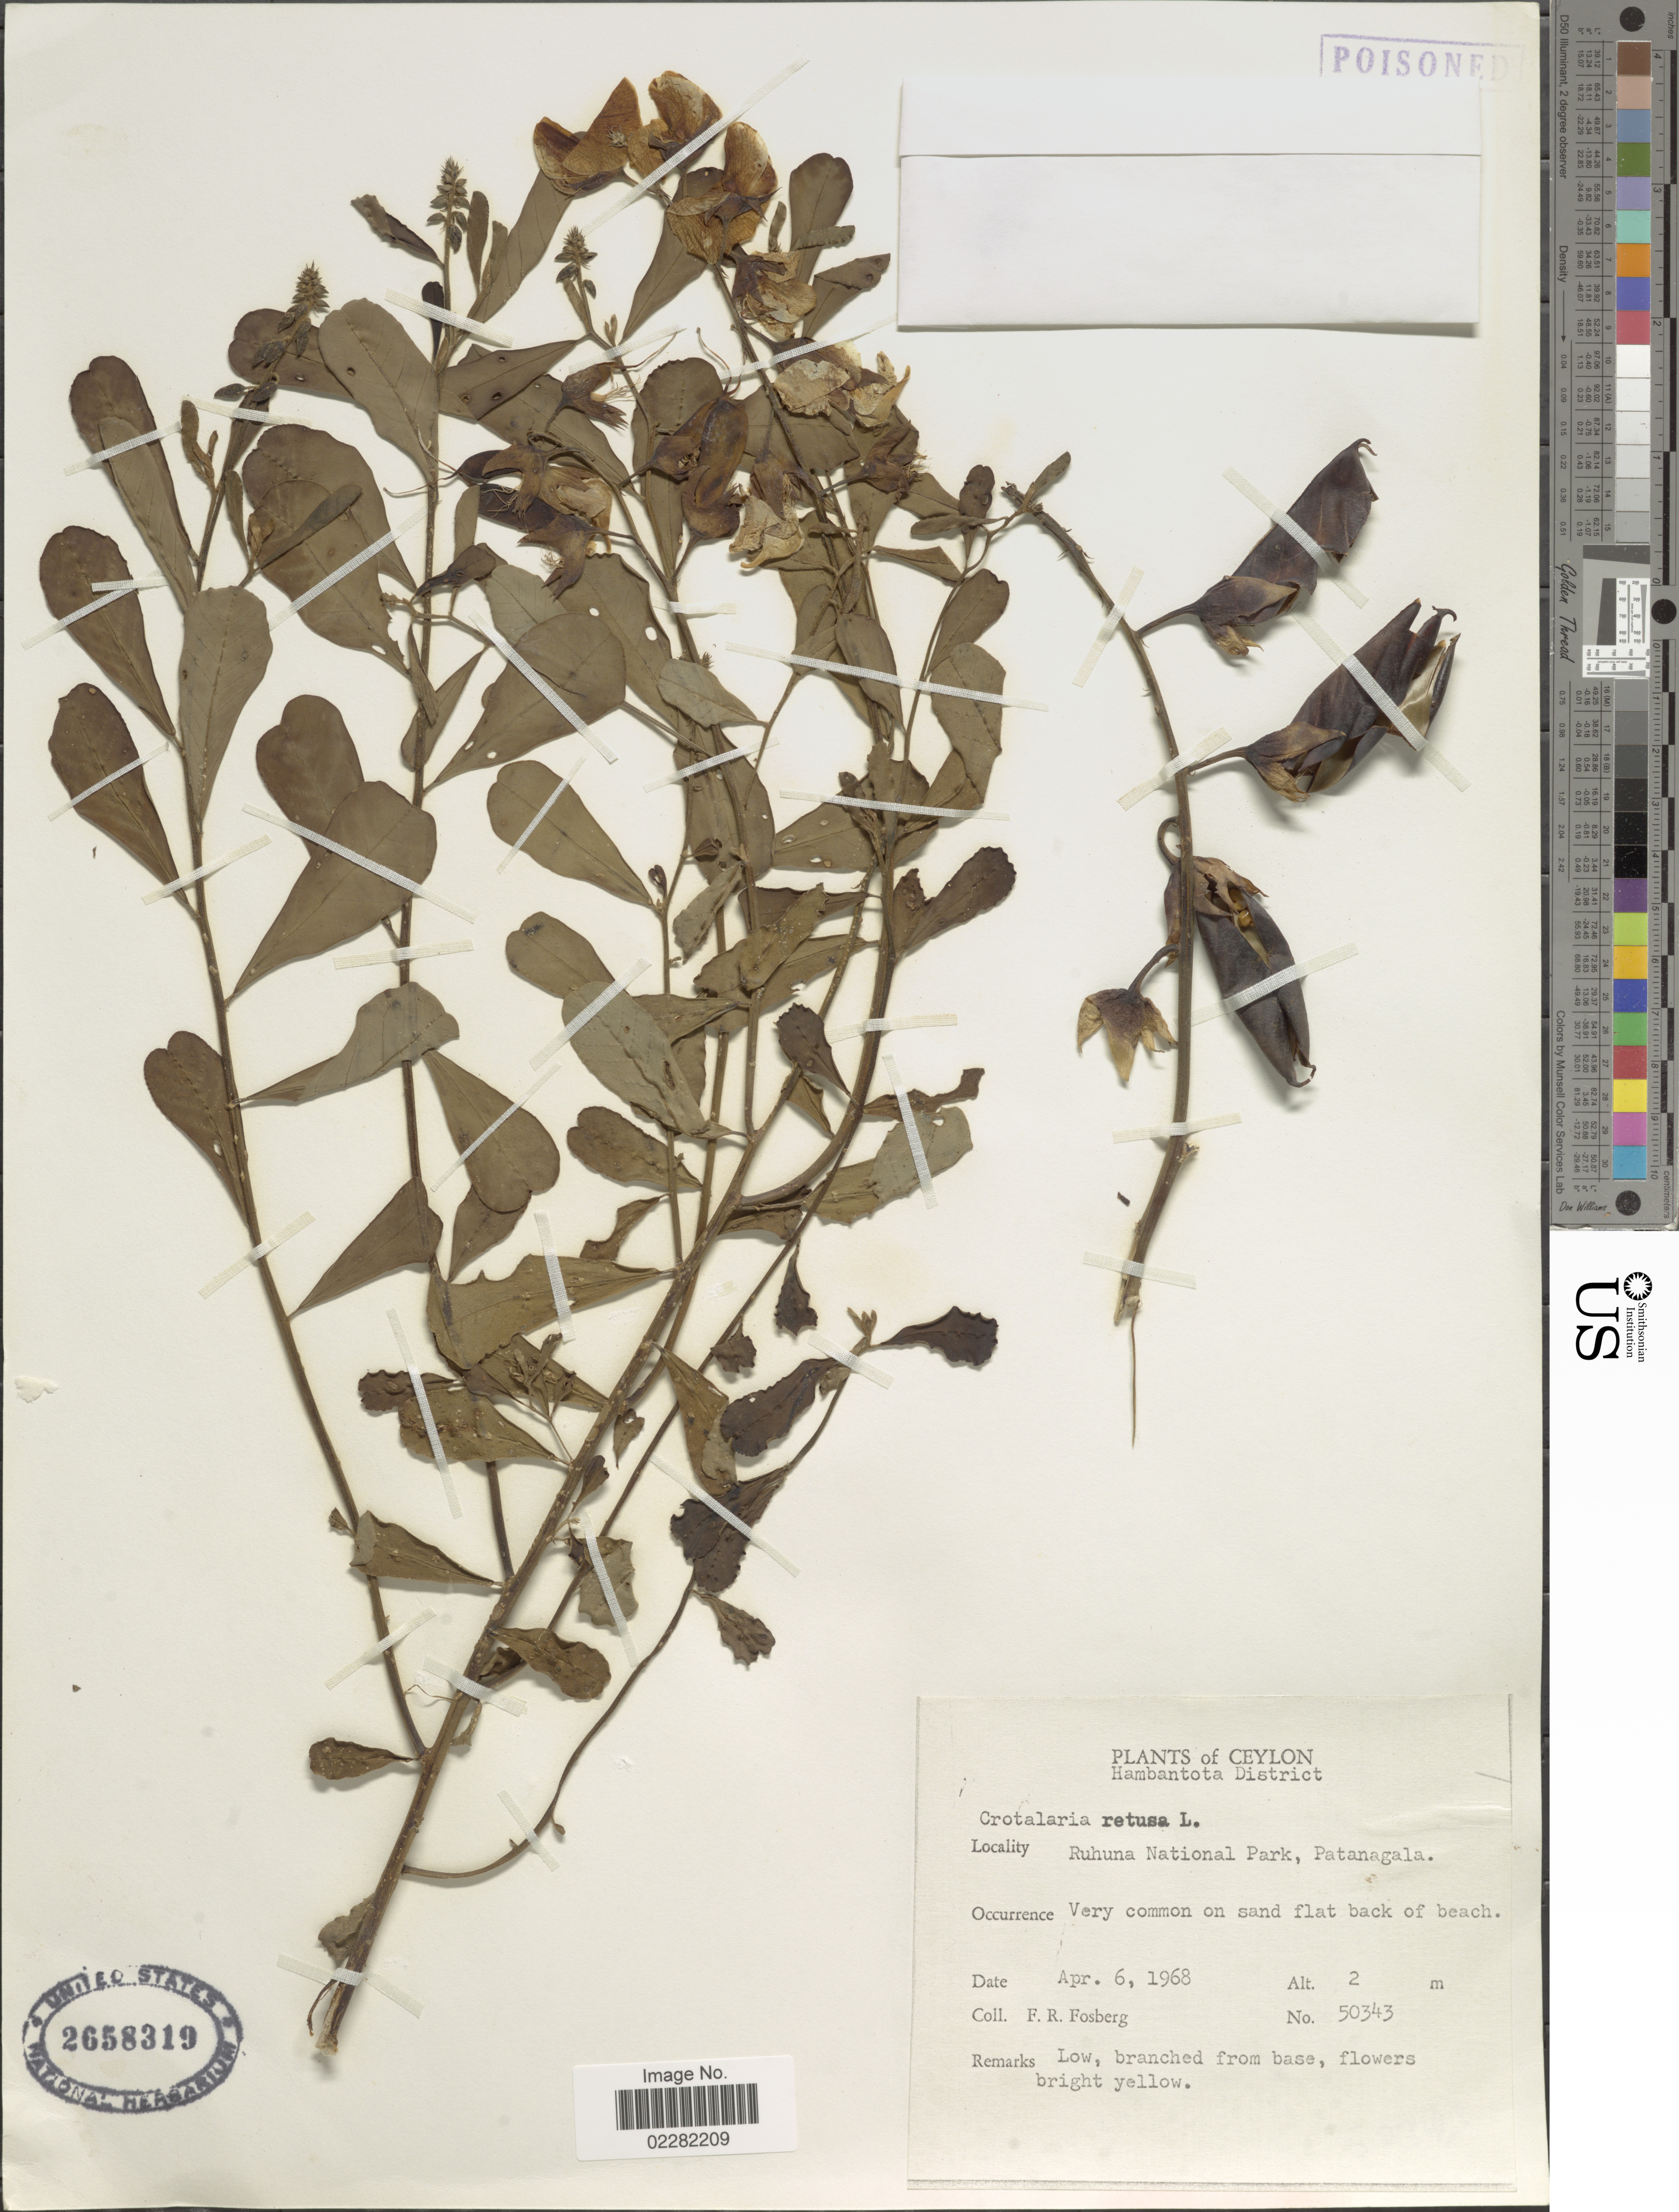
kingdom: Plantae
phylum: Tracheophyta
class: Magnoliopsida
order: Fabales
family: Fabaceae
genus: Crotalaria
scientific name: Crotalaria retusa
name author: L.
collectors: F. R. Fosberg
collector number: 50343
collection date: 1968-04-06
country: Sri Lanka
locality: Ceylon, Hambantota District, Ruhuna National Park, Patanagala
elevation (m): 2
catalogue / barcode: US 2658319